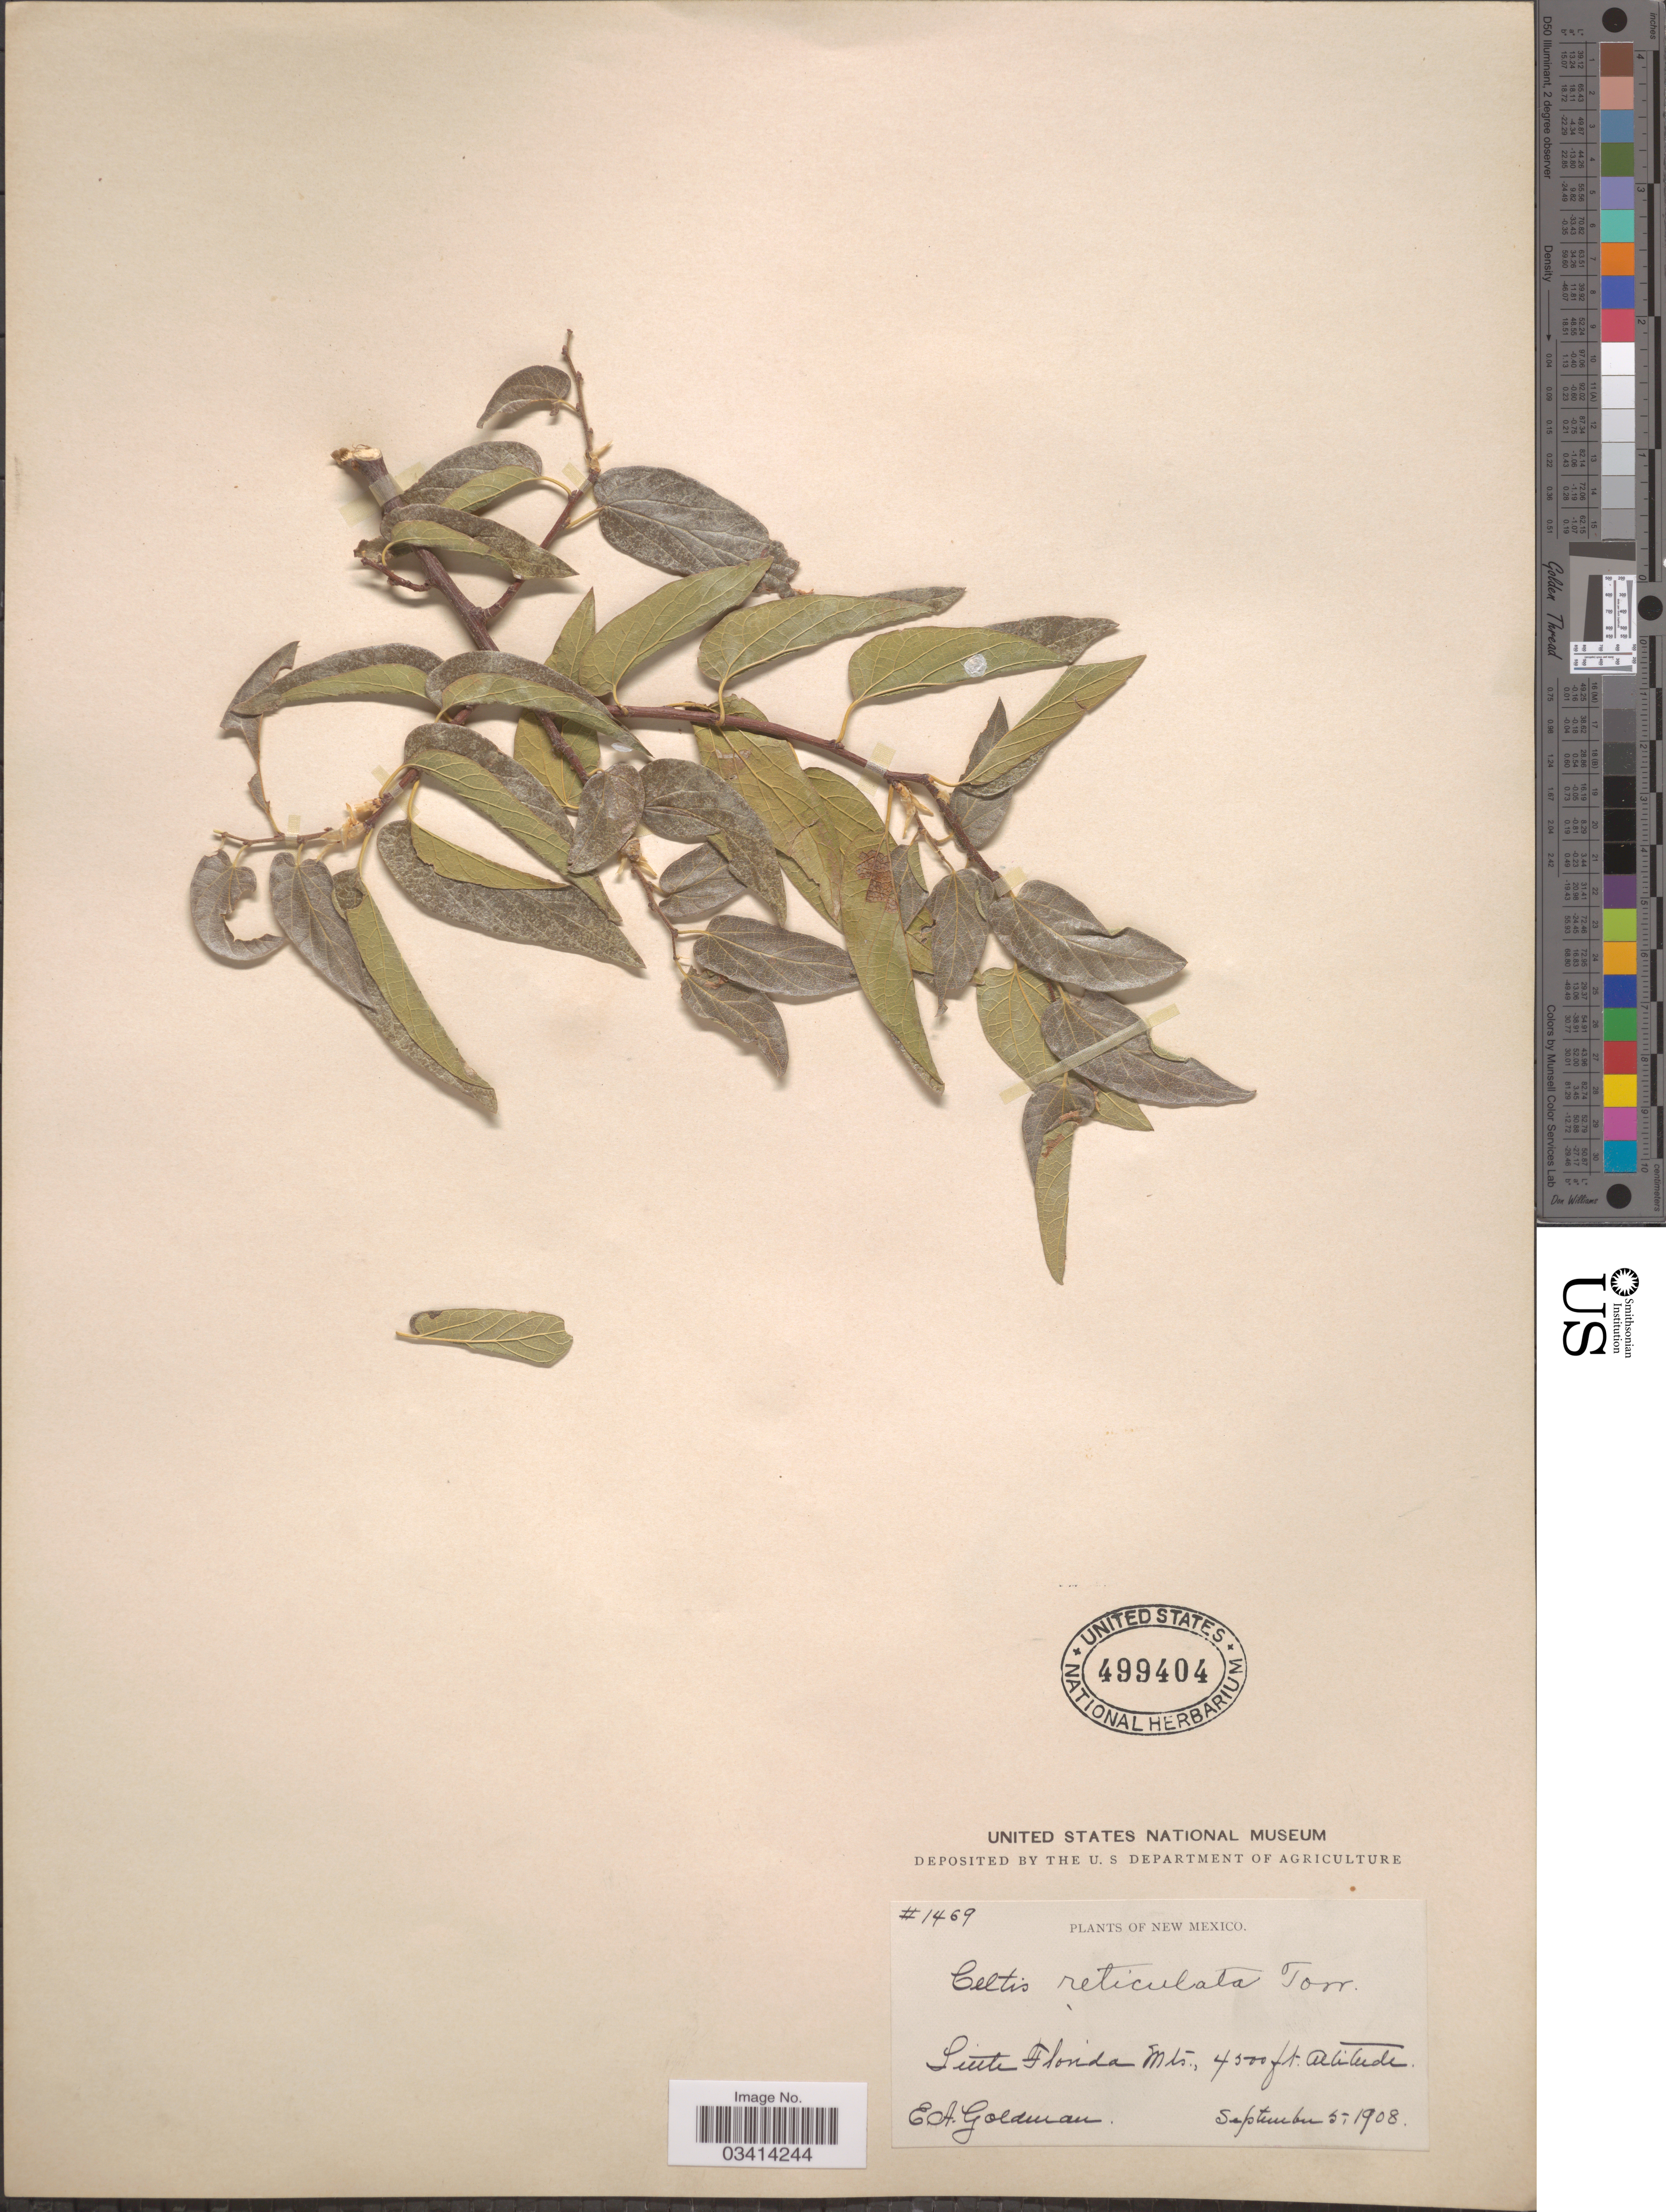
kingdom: Plantae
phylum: Tracheophyta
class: Magnoliopsida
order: Rosales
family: Cannabaceae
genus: Celtis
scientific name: Celtis reticulata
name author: Torr.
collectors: E. A. Goldman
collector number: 1469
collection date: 1908-09-05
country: United States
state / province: New Mexico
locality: Little Florida Mts.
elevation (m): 1372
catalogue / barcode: US 499404